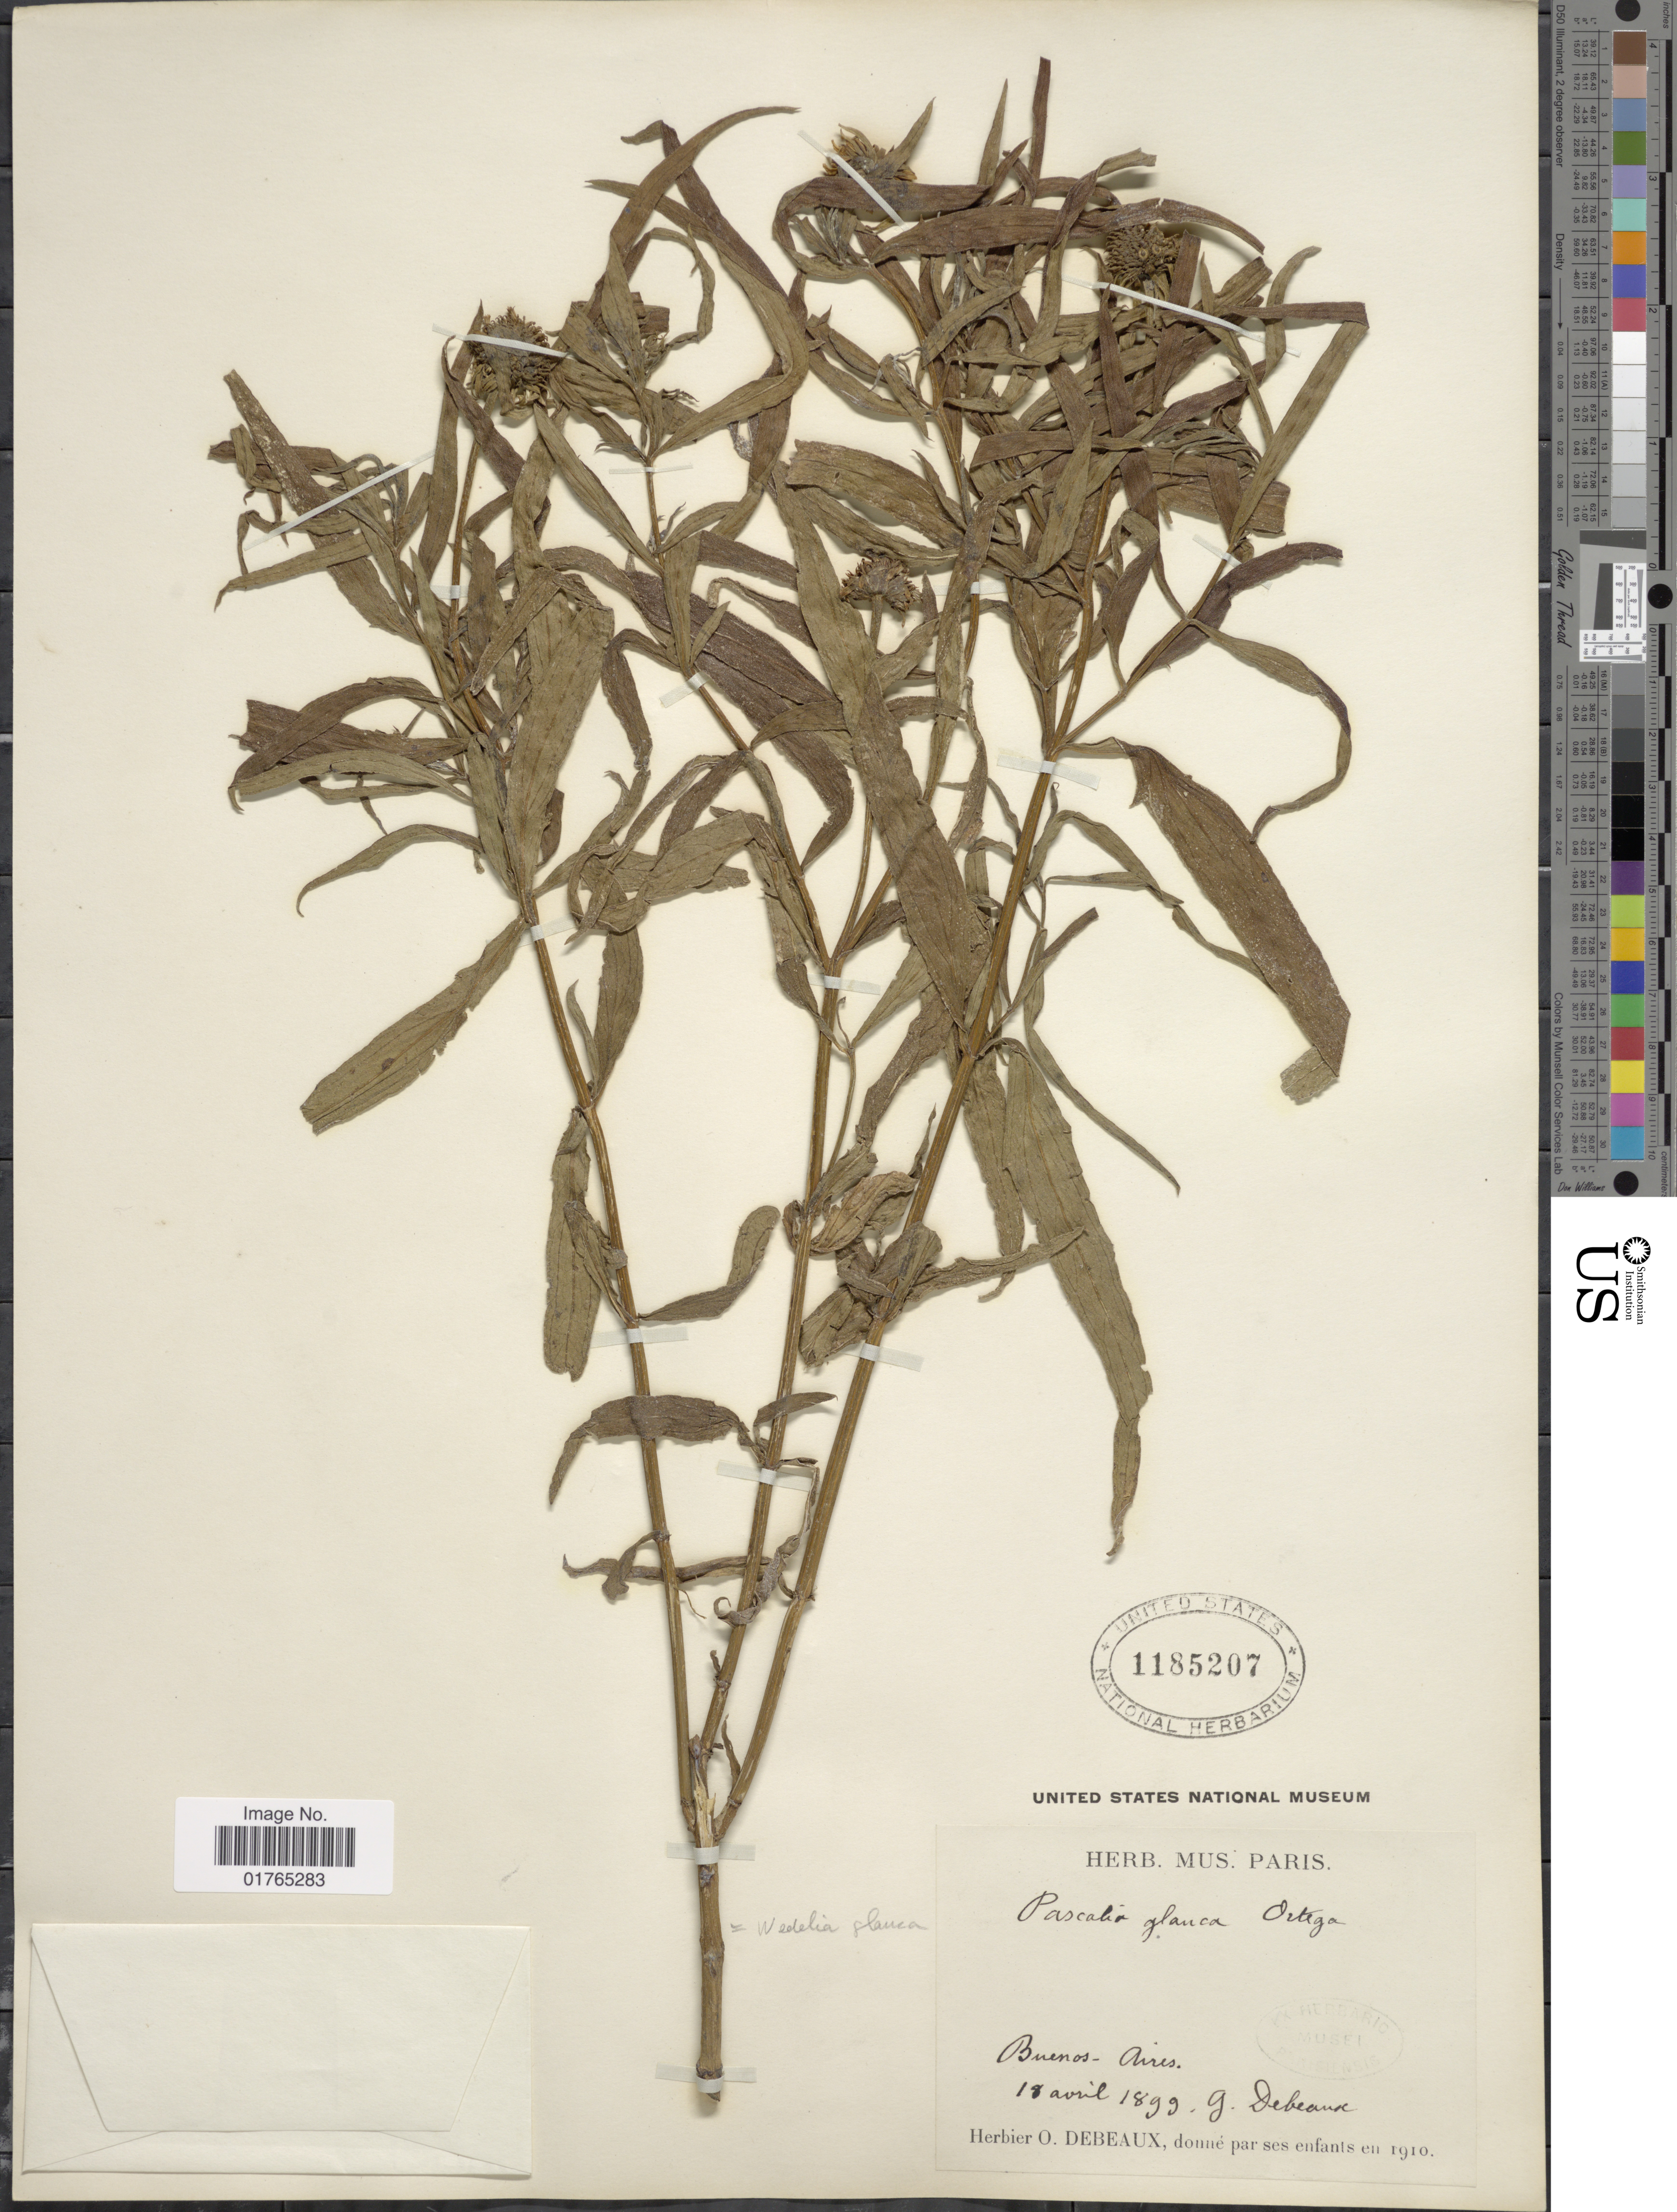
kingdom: Plantae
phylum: Tracheophyta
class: Magnoliopsida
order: Asterales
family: Asteraceae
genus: Pascalia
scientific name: Pascalia glauca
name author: Ortega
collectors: G. Debeaux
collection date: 1899-04-18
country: Argentina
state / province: Buenos Aires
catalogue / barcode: US 1185207